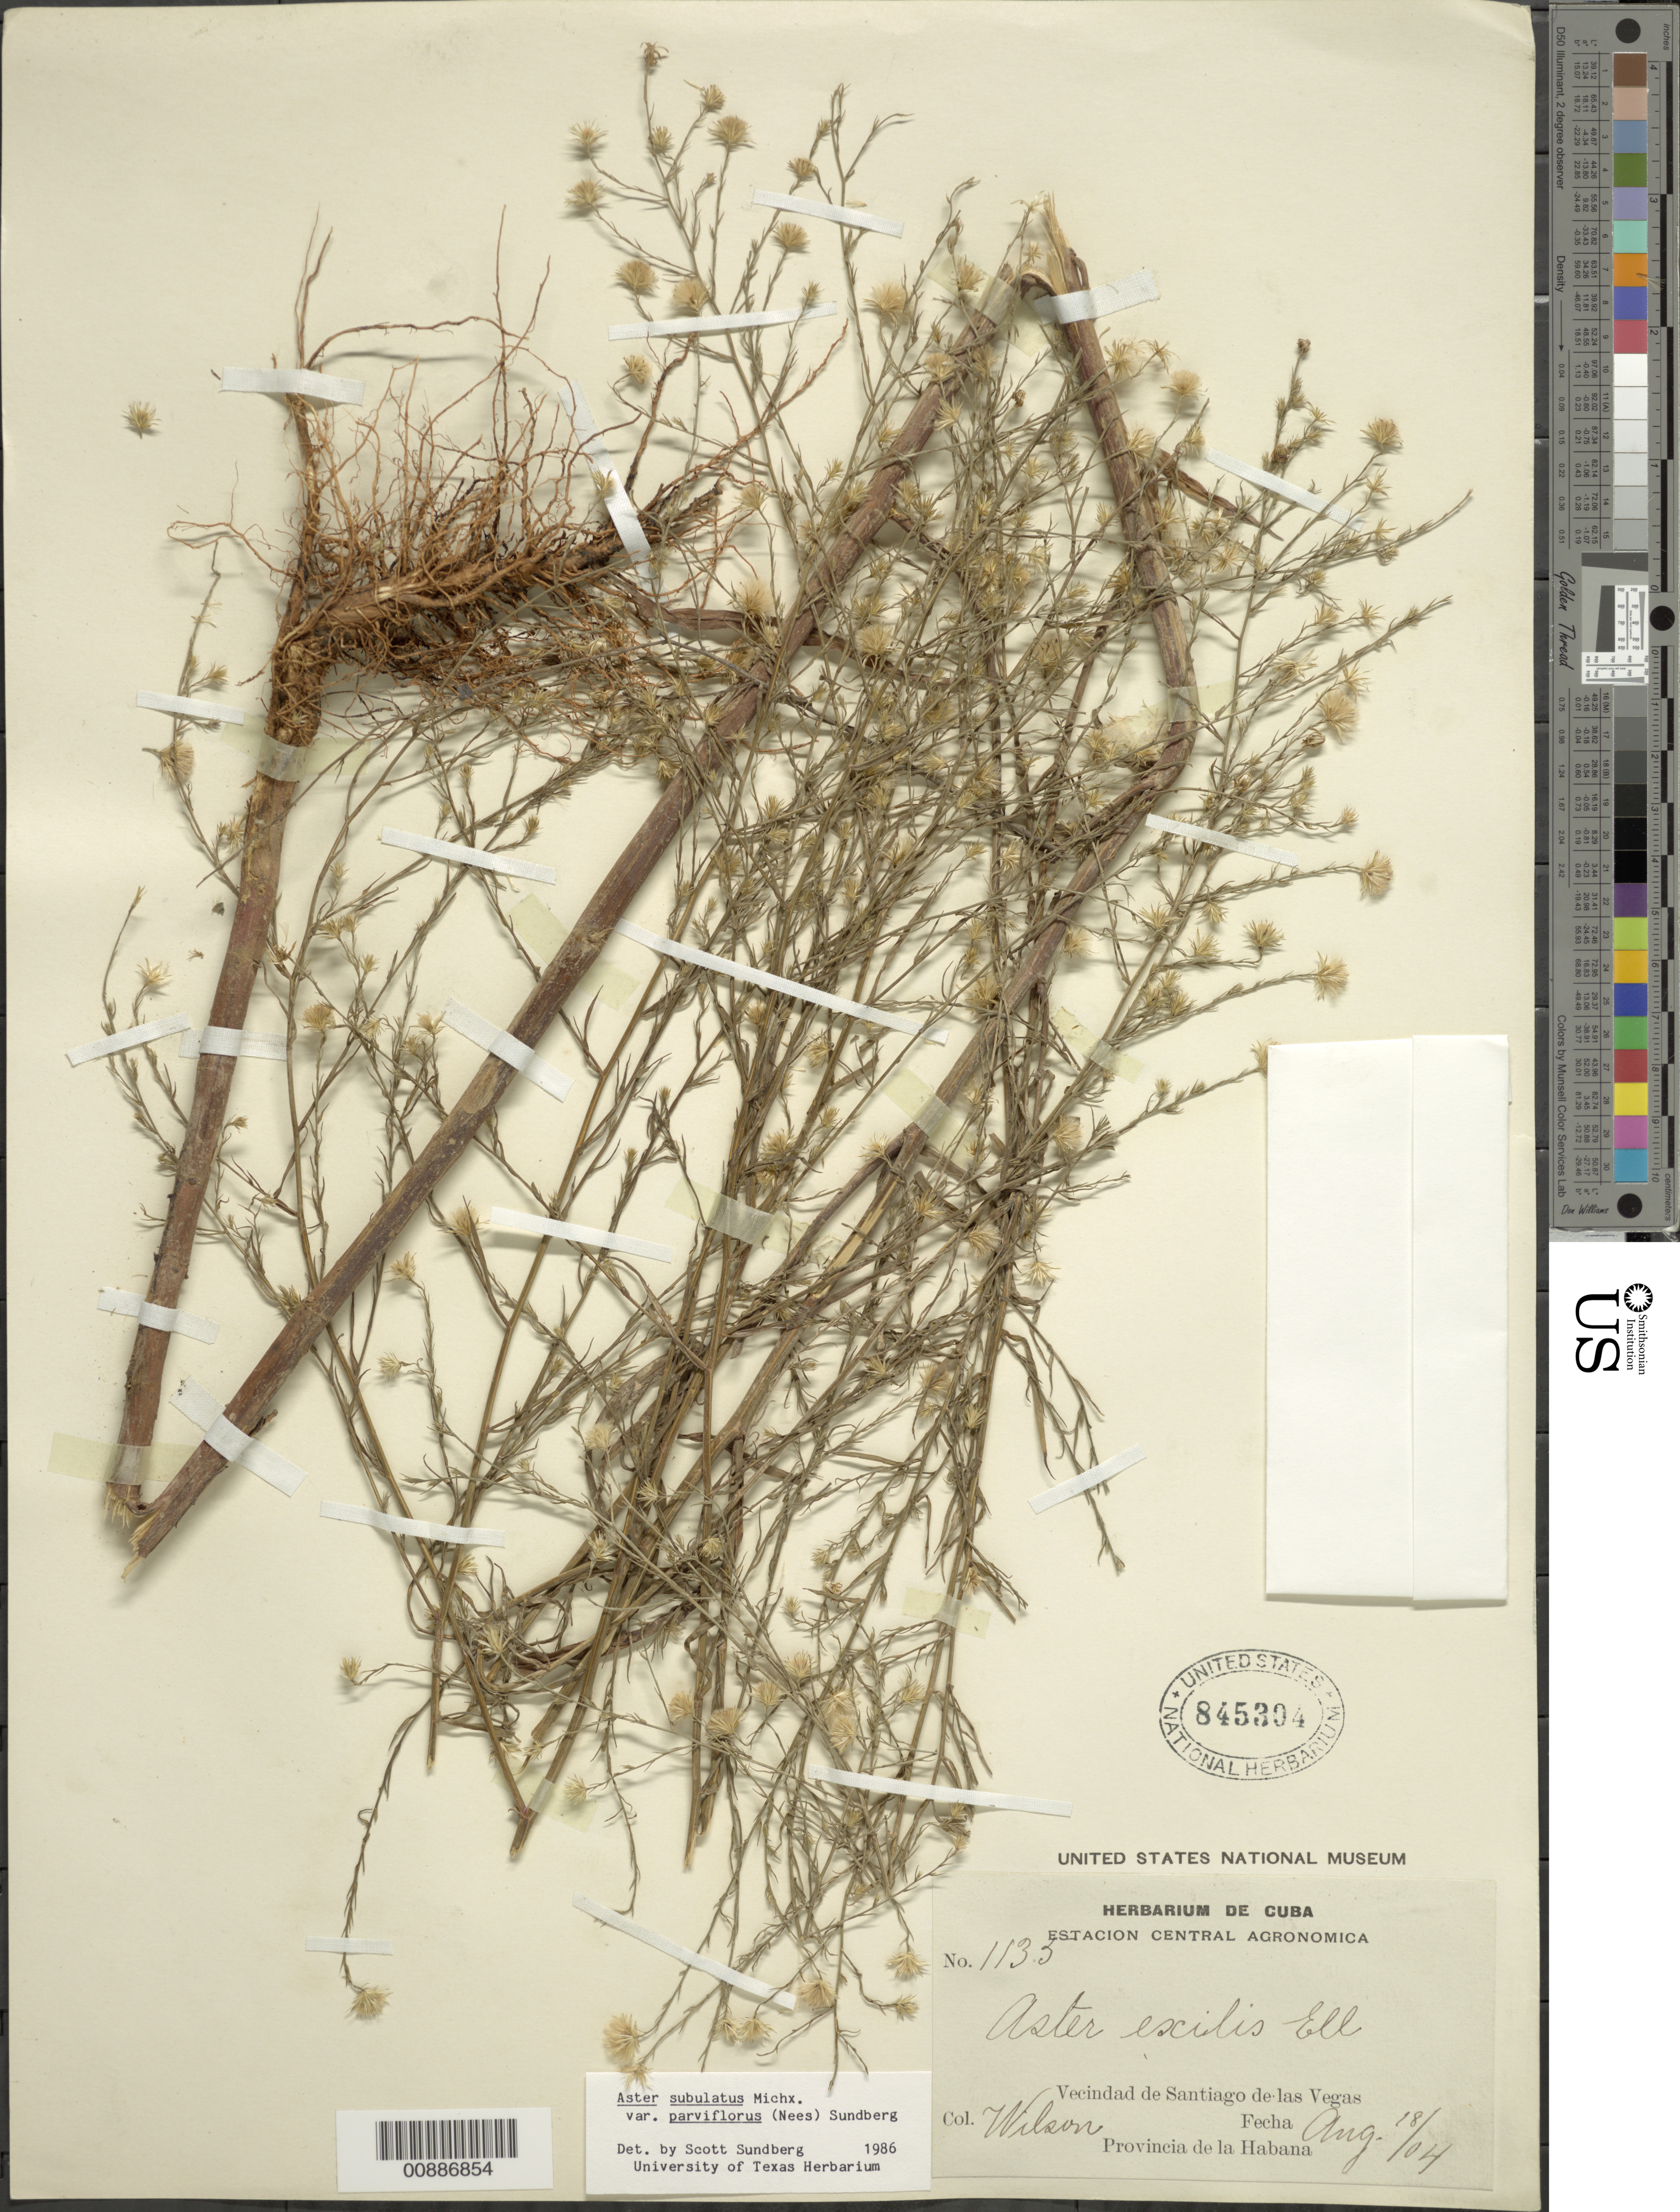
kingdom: Plantae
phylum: Tracheophyta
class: Magnoliopsida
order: Asterales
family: Asteraceae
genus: Symphyotrichum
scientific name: Symphyotrichum subulatum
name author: (Michx.) G.L. Nesom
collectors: -- Wilson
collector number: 1135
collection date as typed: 18 Aug 1904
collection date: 1904-08-18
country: Cuba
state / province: La Habana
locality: Vecindad de Santiago de las Vegas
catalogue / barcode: US 845304